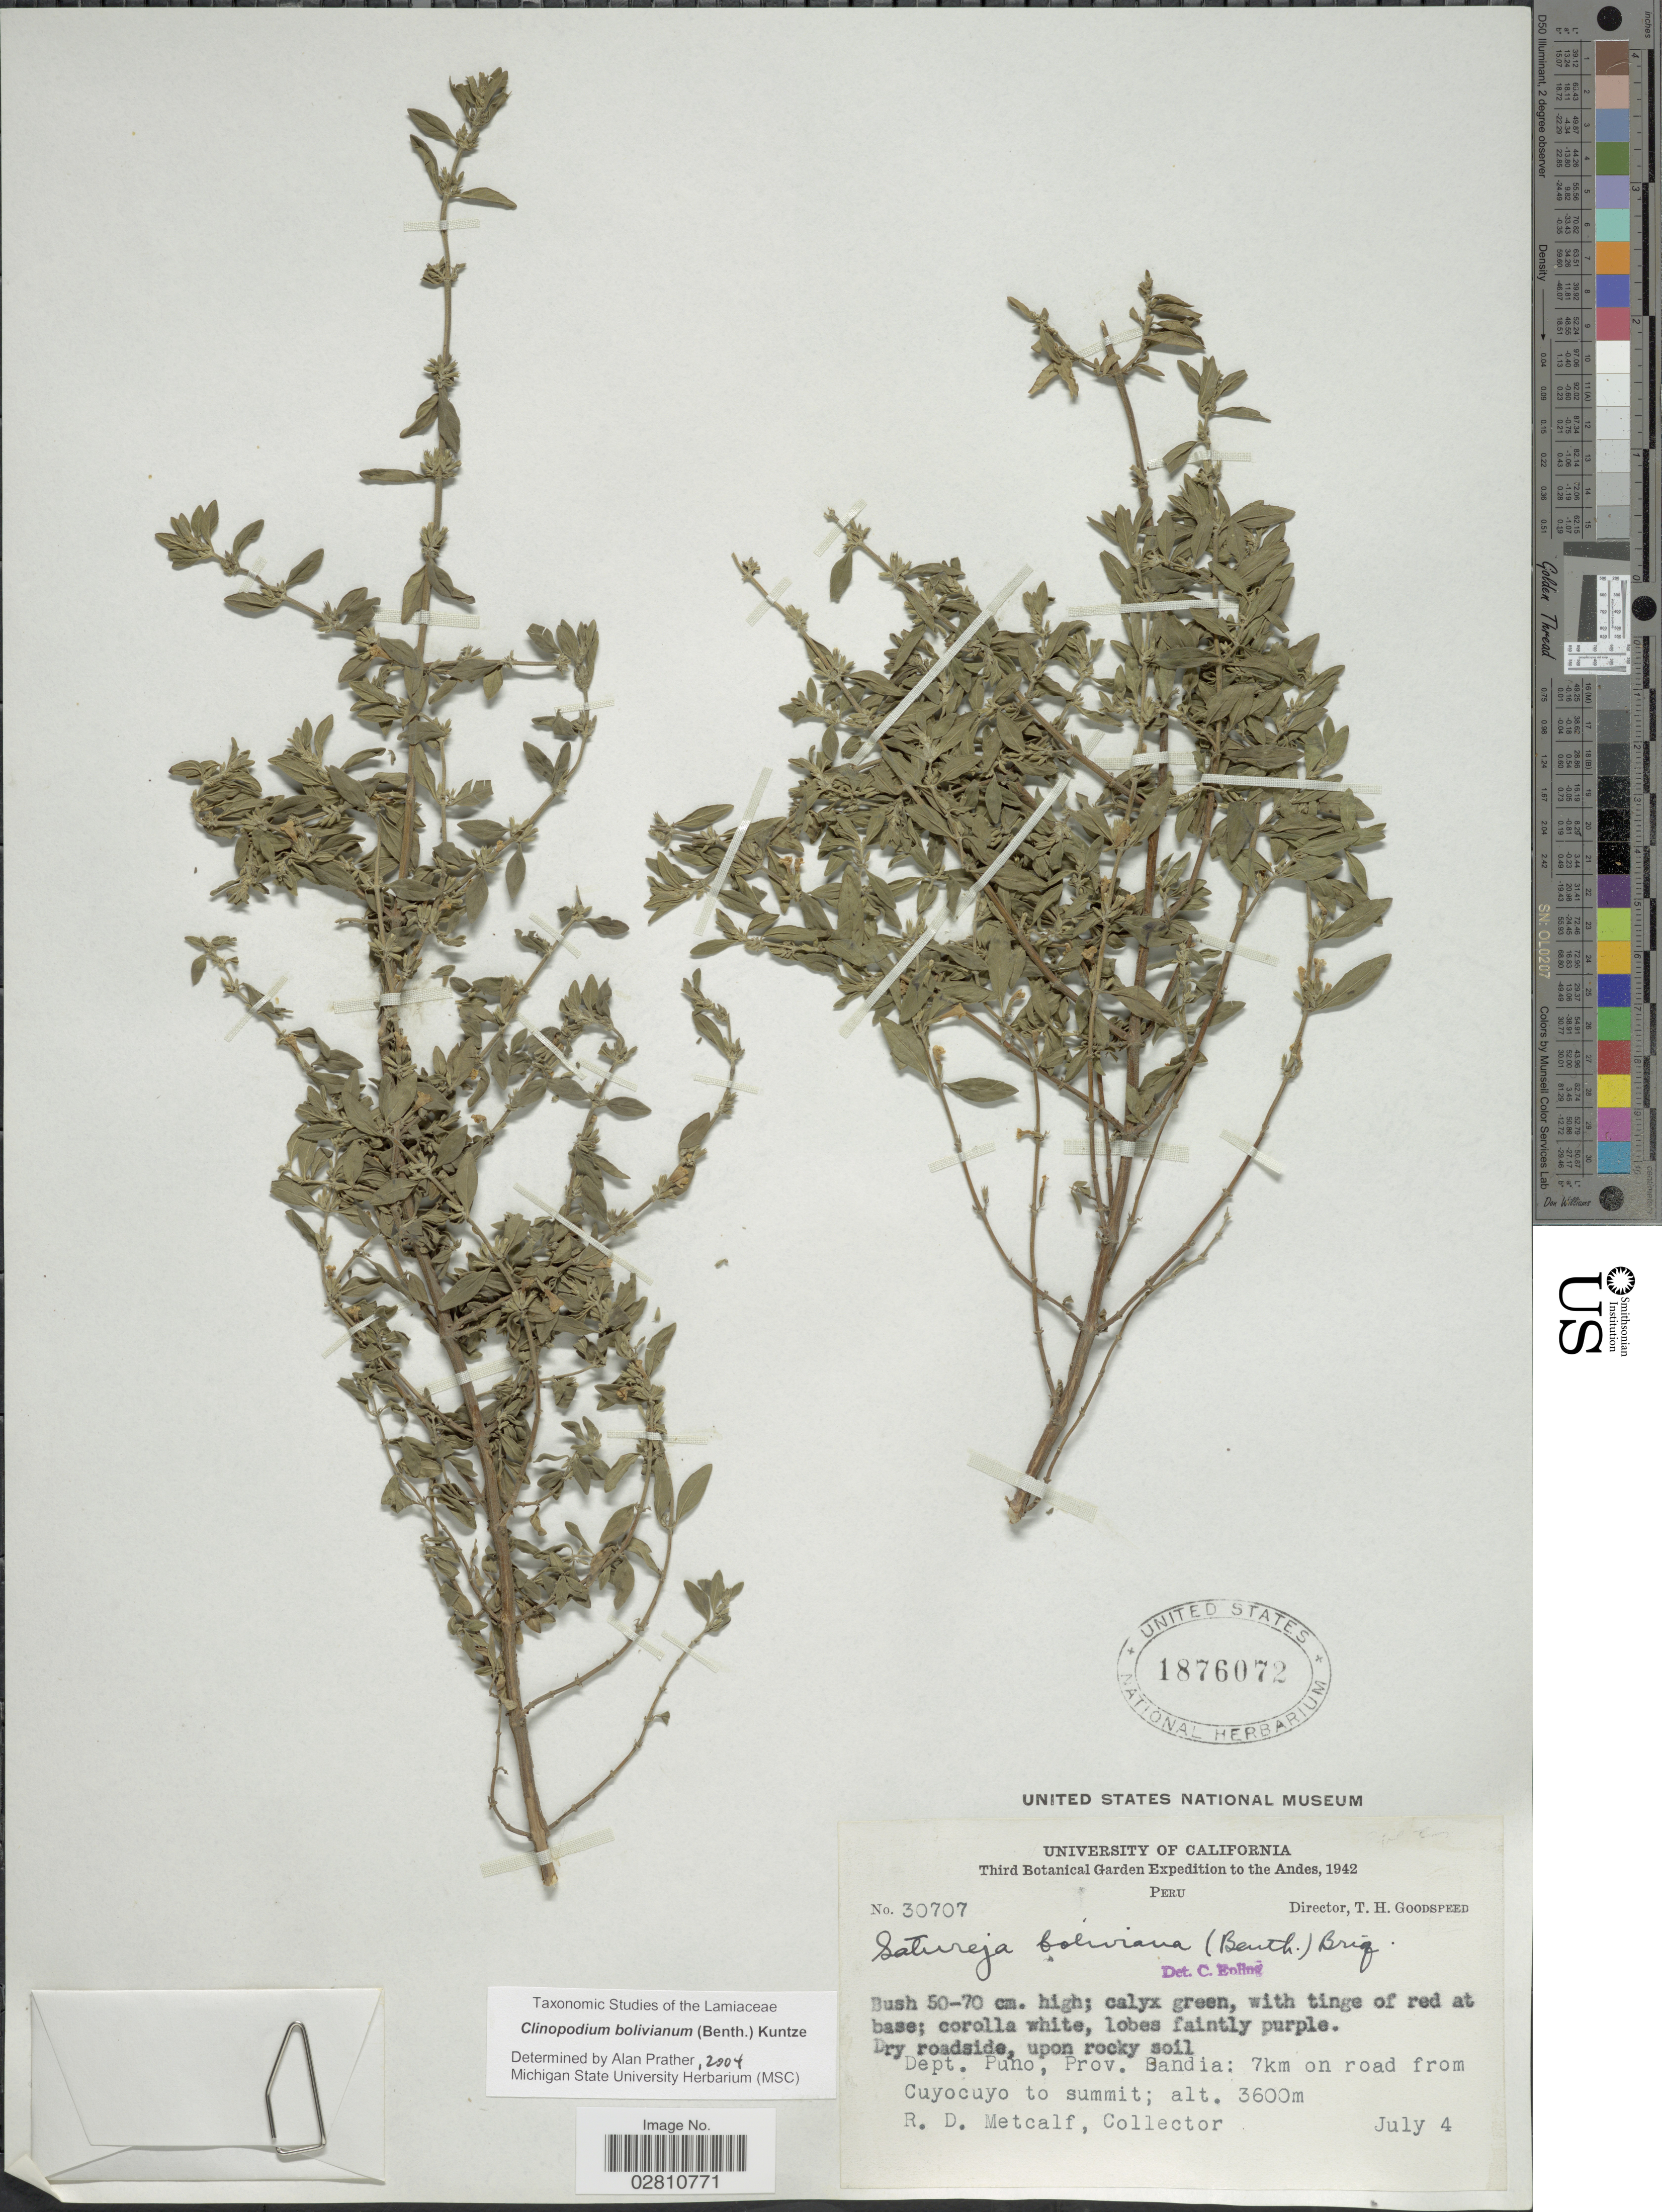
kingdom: Plantae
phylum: Tracheophyta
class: Magnoliopsida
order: Lamiales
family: Lamiaceae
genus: Clinopodium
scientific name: Clinopodium bolivianum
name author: (Benth.) Kuntze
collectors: R. D. Metcalf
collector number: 30707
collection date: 1942-07-04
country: Peru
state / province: Puno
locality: The Andes, Dept. Puno, Prov. Sandia: 7km on road from Cuyocuyo to summit.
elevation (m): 3600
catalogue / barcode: US 1876072